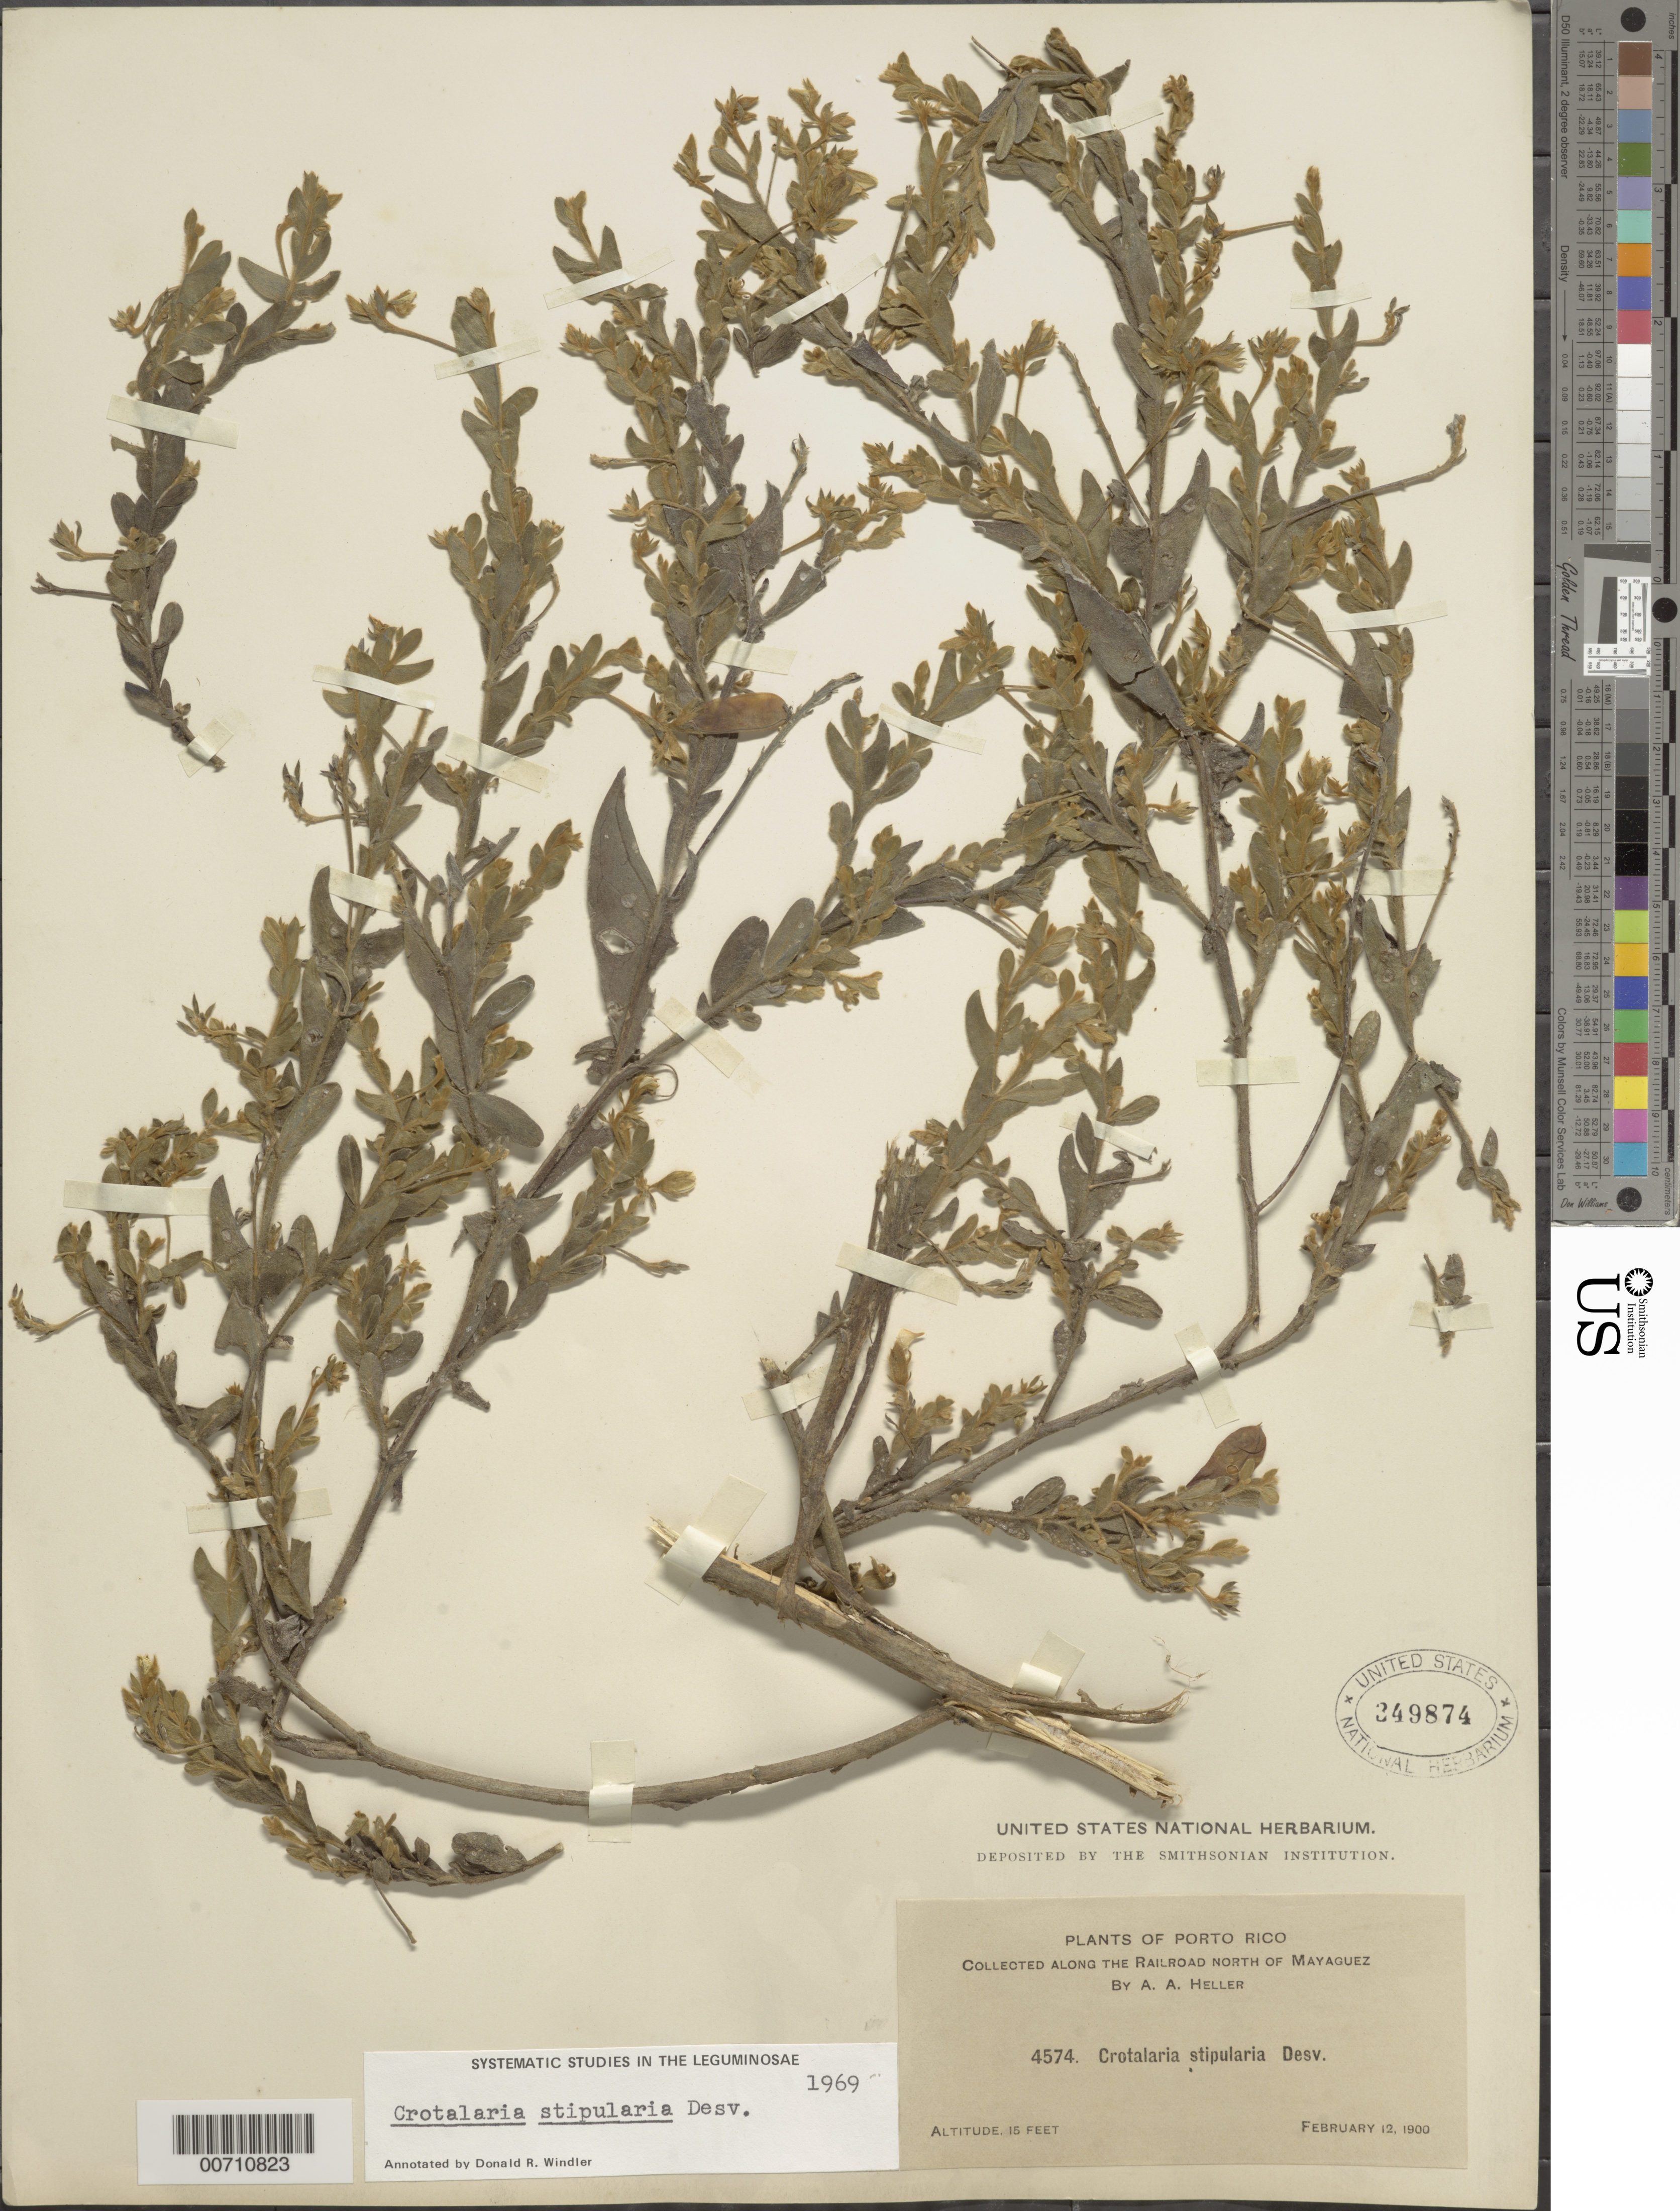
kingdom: Plantae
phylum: Tracheophyta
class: Magnoliopsida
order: Fabales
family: Fabaceae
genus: Crotalaria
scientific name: Crotalaria stipularia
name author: Desv.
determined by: Windler, D. R.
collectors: A. A. Heller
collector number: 4574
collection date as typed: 12 Feb 1900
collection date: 1900-02-12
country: Puerto Rico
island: Greater Antilles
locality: Mayaguez, N of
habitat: Railroad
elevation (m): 5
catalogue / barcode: US 349874